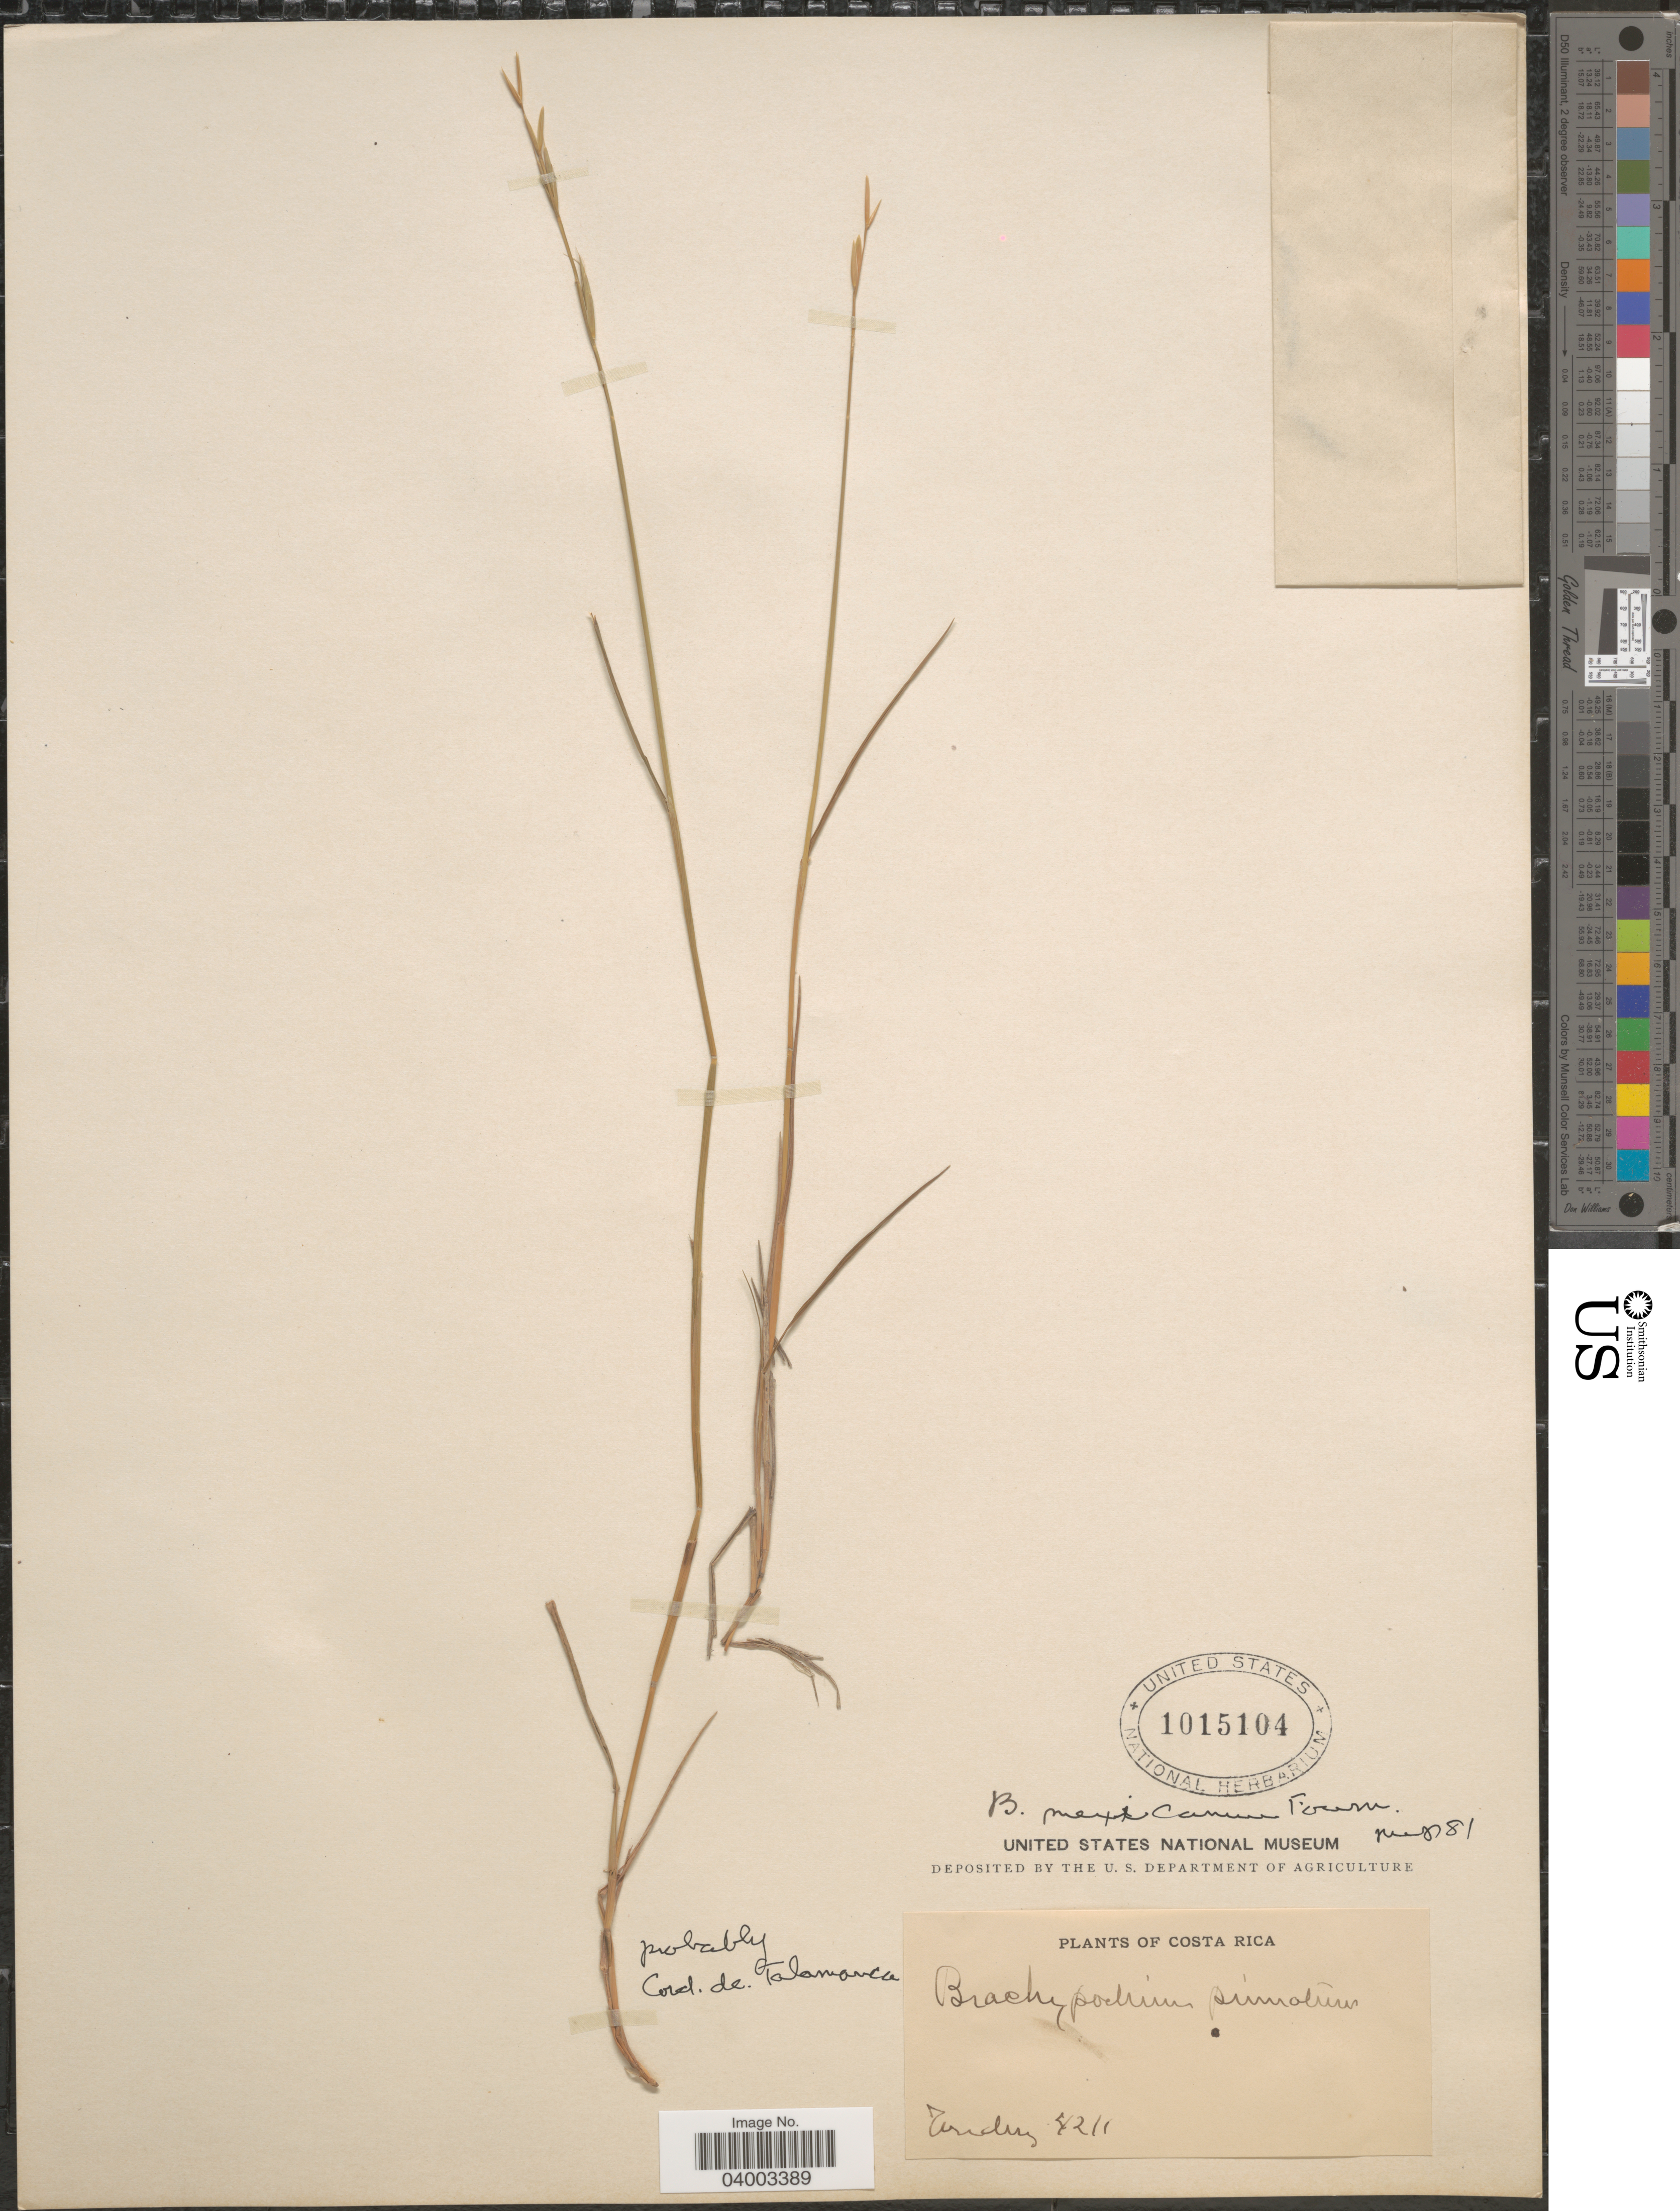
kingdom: Plantae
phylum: Tracheophyta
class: Liliopsida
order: Poales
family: Poaceae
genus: Brachypodium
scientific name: Brachypodium mexicanum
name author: (Roem. & Schult.) Link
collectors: Tonduz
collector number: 4211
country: Costa Rica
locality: Probably Cord. de. Talamanca.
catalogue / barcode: US 1015104